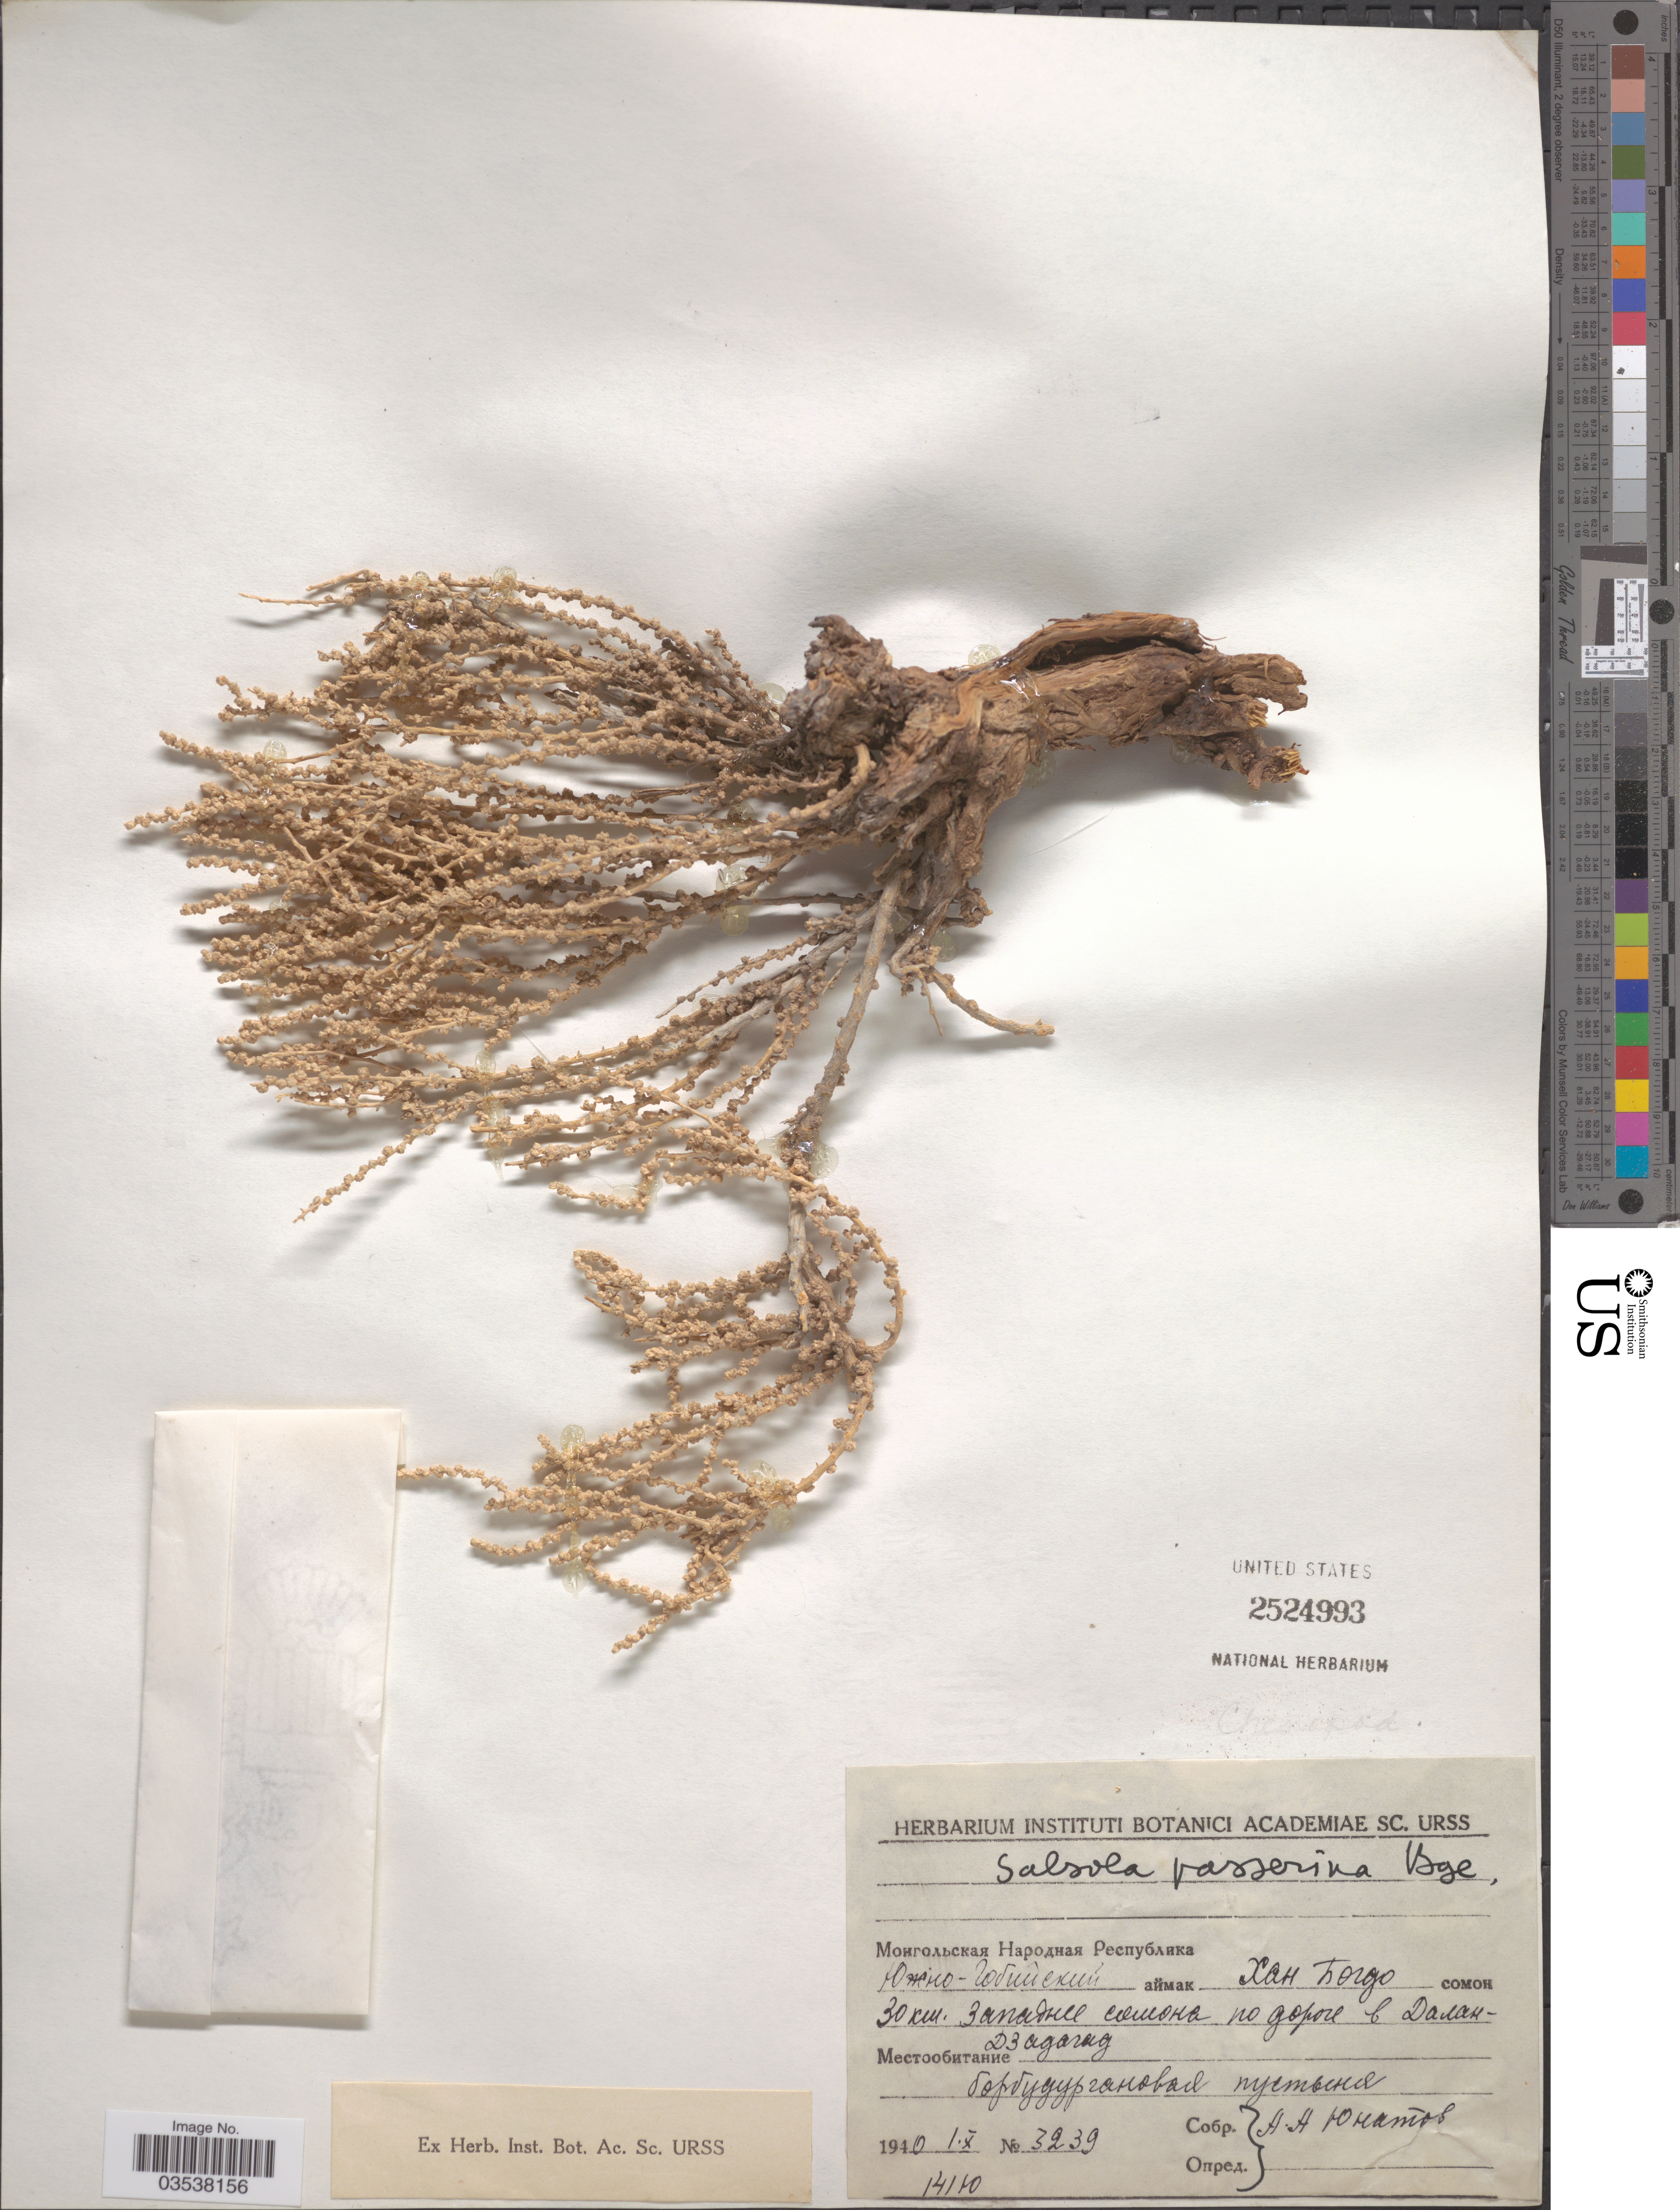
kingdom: Plantae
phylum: Tracheophyta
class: Magnoliopsida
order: Caryophyllales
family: Amaranthaceae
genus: Caroxylon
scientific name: Caroxylon passerinum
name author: (Bunge) Akhani & Roalson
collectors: A. Unatov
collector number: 3239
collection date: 1940-10-01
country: Mongolia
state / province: Omnogovi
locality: Haan Bogdo, 30 km W of Dalandzadgad.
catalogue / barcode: US 2524993